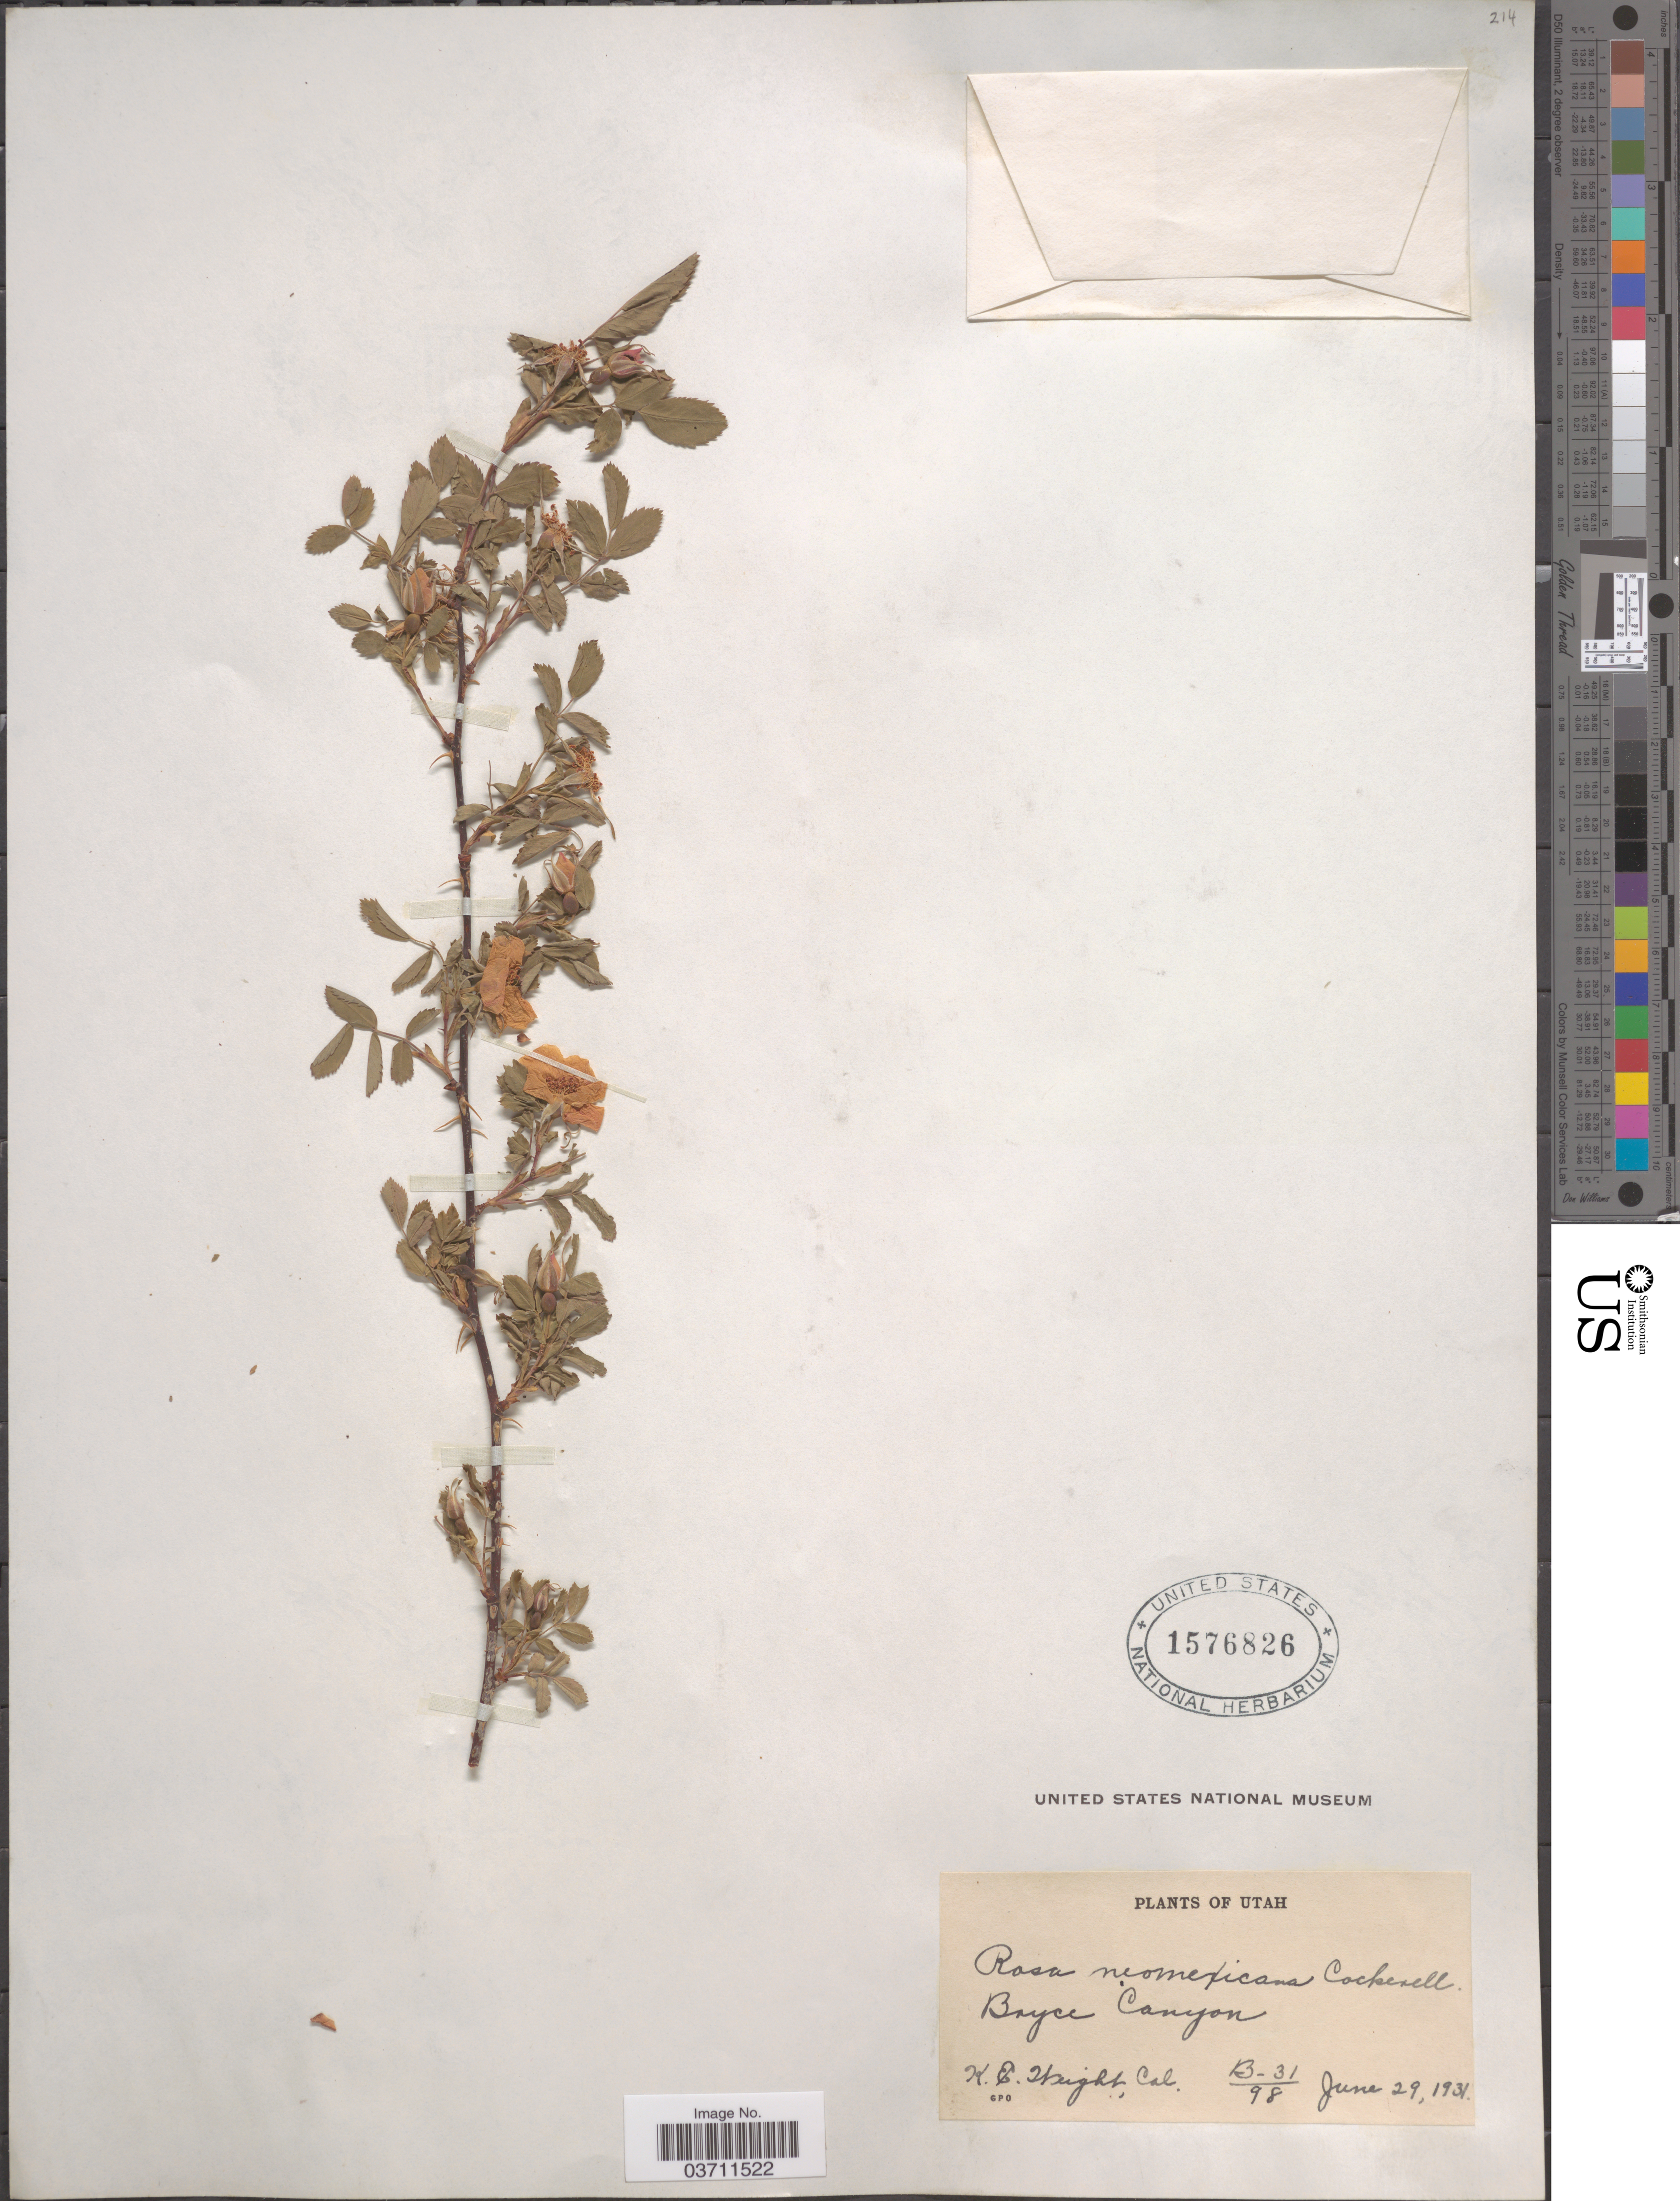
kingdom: Plantae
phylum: Tracheophyta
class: Magnoliopsida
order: Rosales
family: Rosaceae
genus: Rosa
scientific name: Rosa neomexicana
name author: Cockerell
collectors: K. Weight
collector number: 13-31/98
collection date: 1931-06-29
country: United States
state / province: Utah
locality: Boyce Canyon.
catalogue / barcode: US 1576826